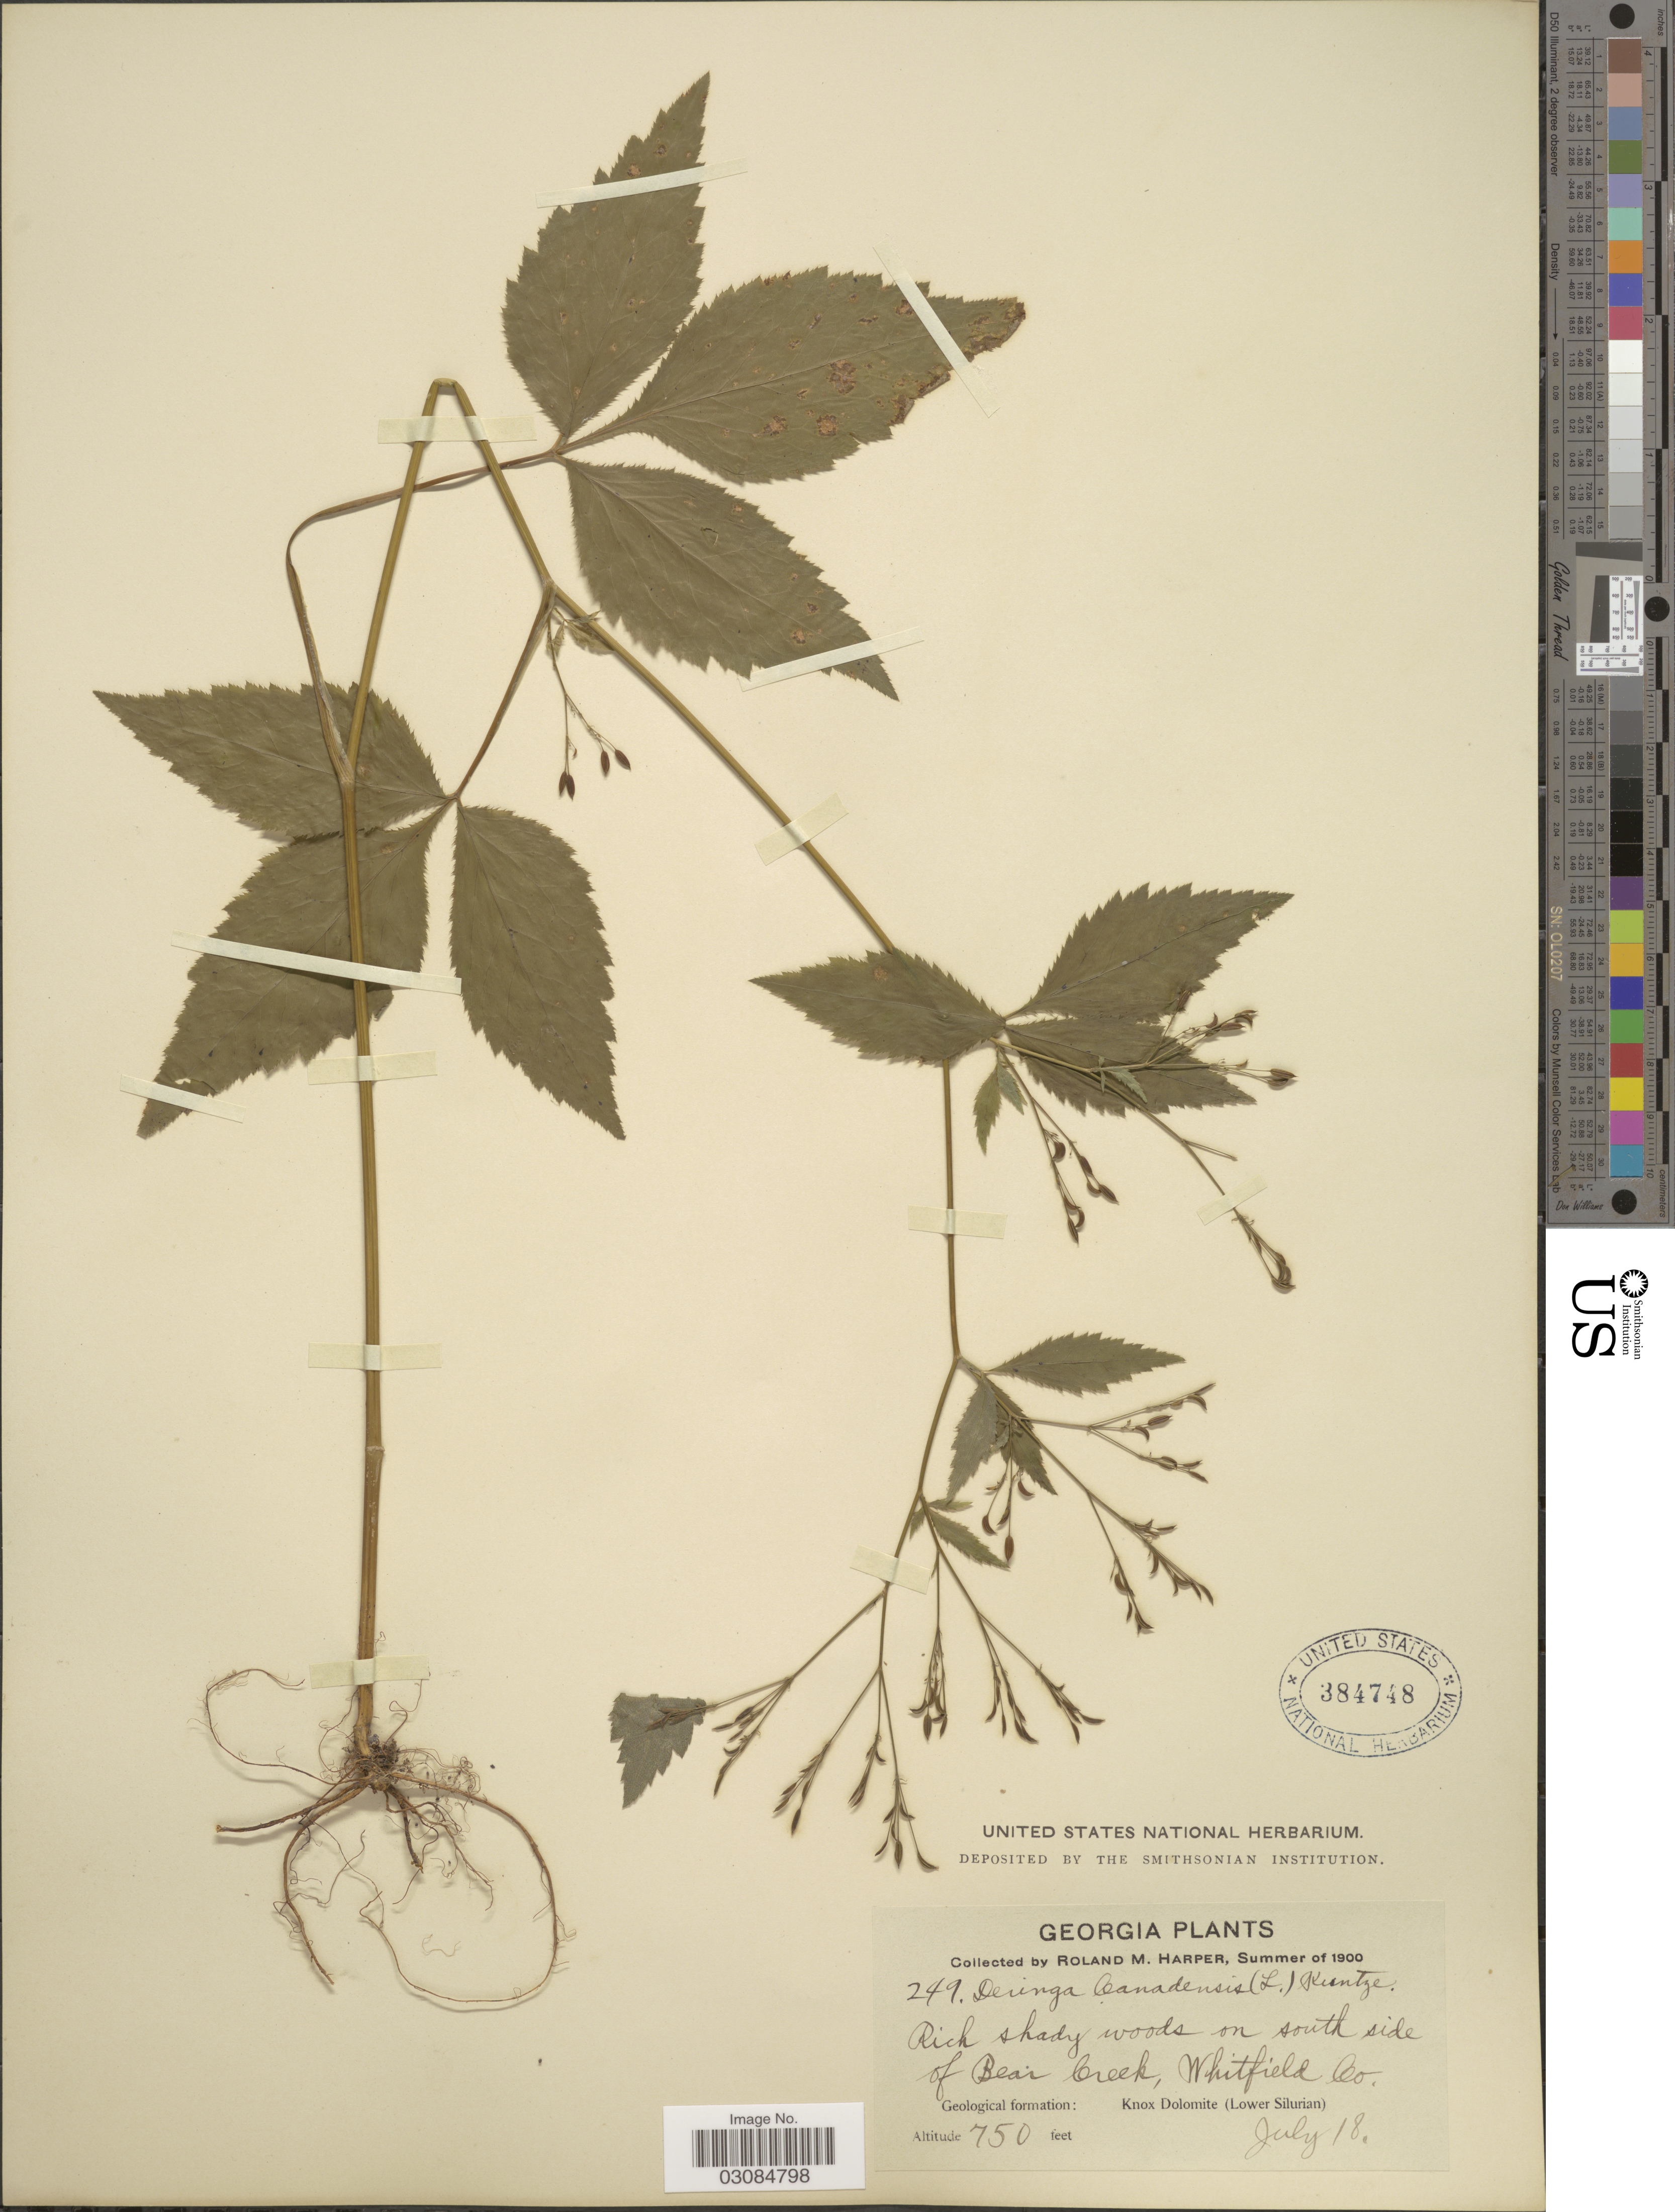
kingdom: Plantae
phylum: Tracheophyta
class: Magnoliopsida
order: Apiales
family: Apiaceae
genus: Cryptotaenia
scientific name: Cryptotaenia canadensis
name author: (L.) DC.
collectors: R. M. Harper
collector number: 249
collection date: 1900-07-18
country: United States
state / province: Georgia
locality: Rich shady woods on south side of Bear Creek, Whitfield Co. Geological formation: Knox Dolomite (Lower Silurian).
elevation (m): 229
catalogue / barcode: US 384748